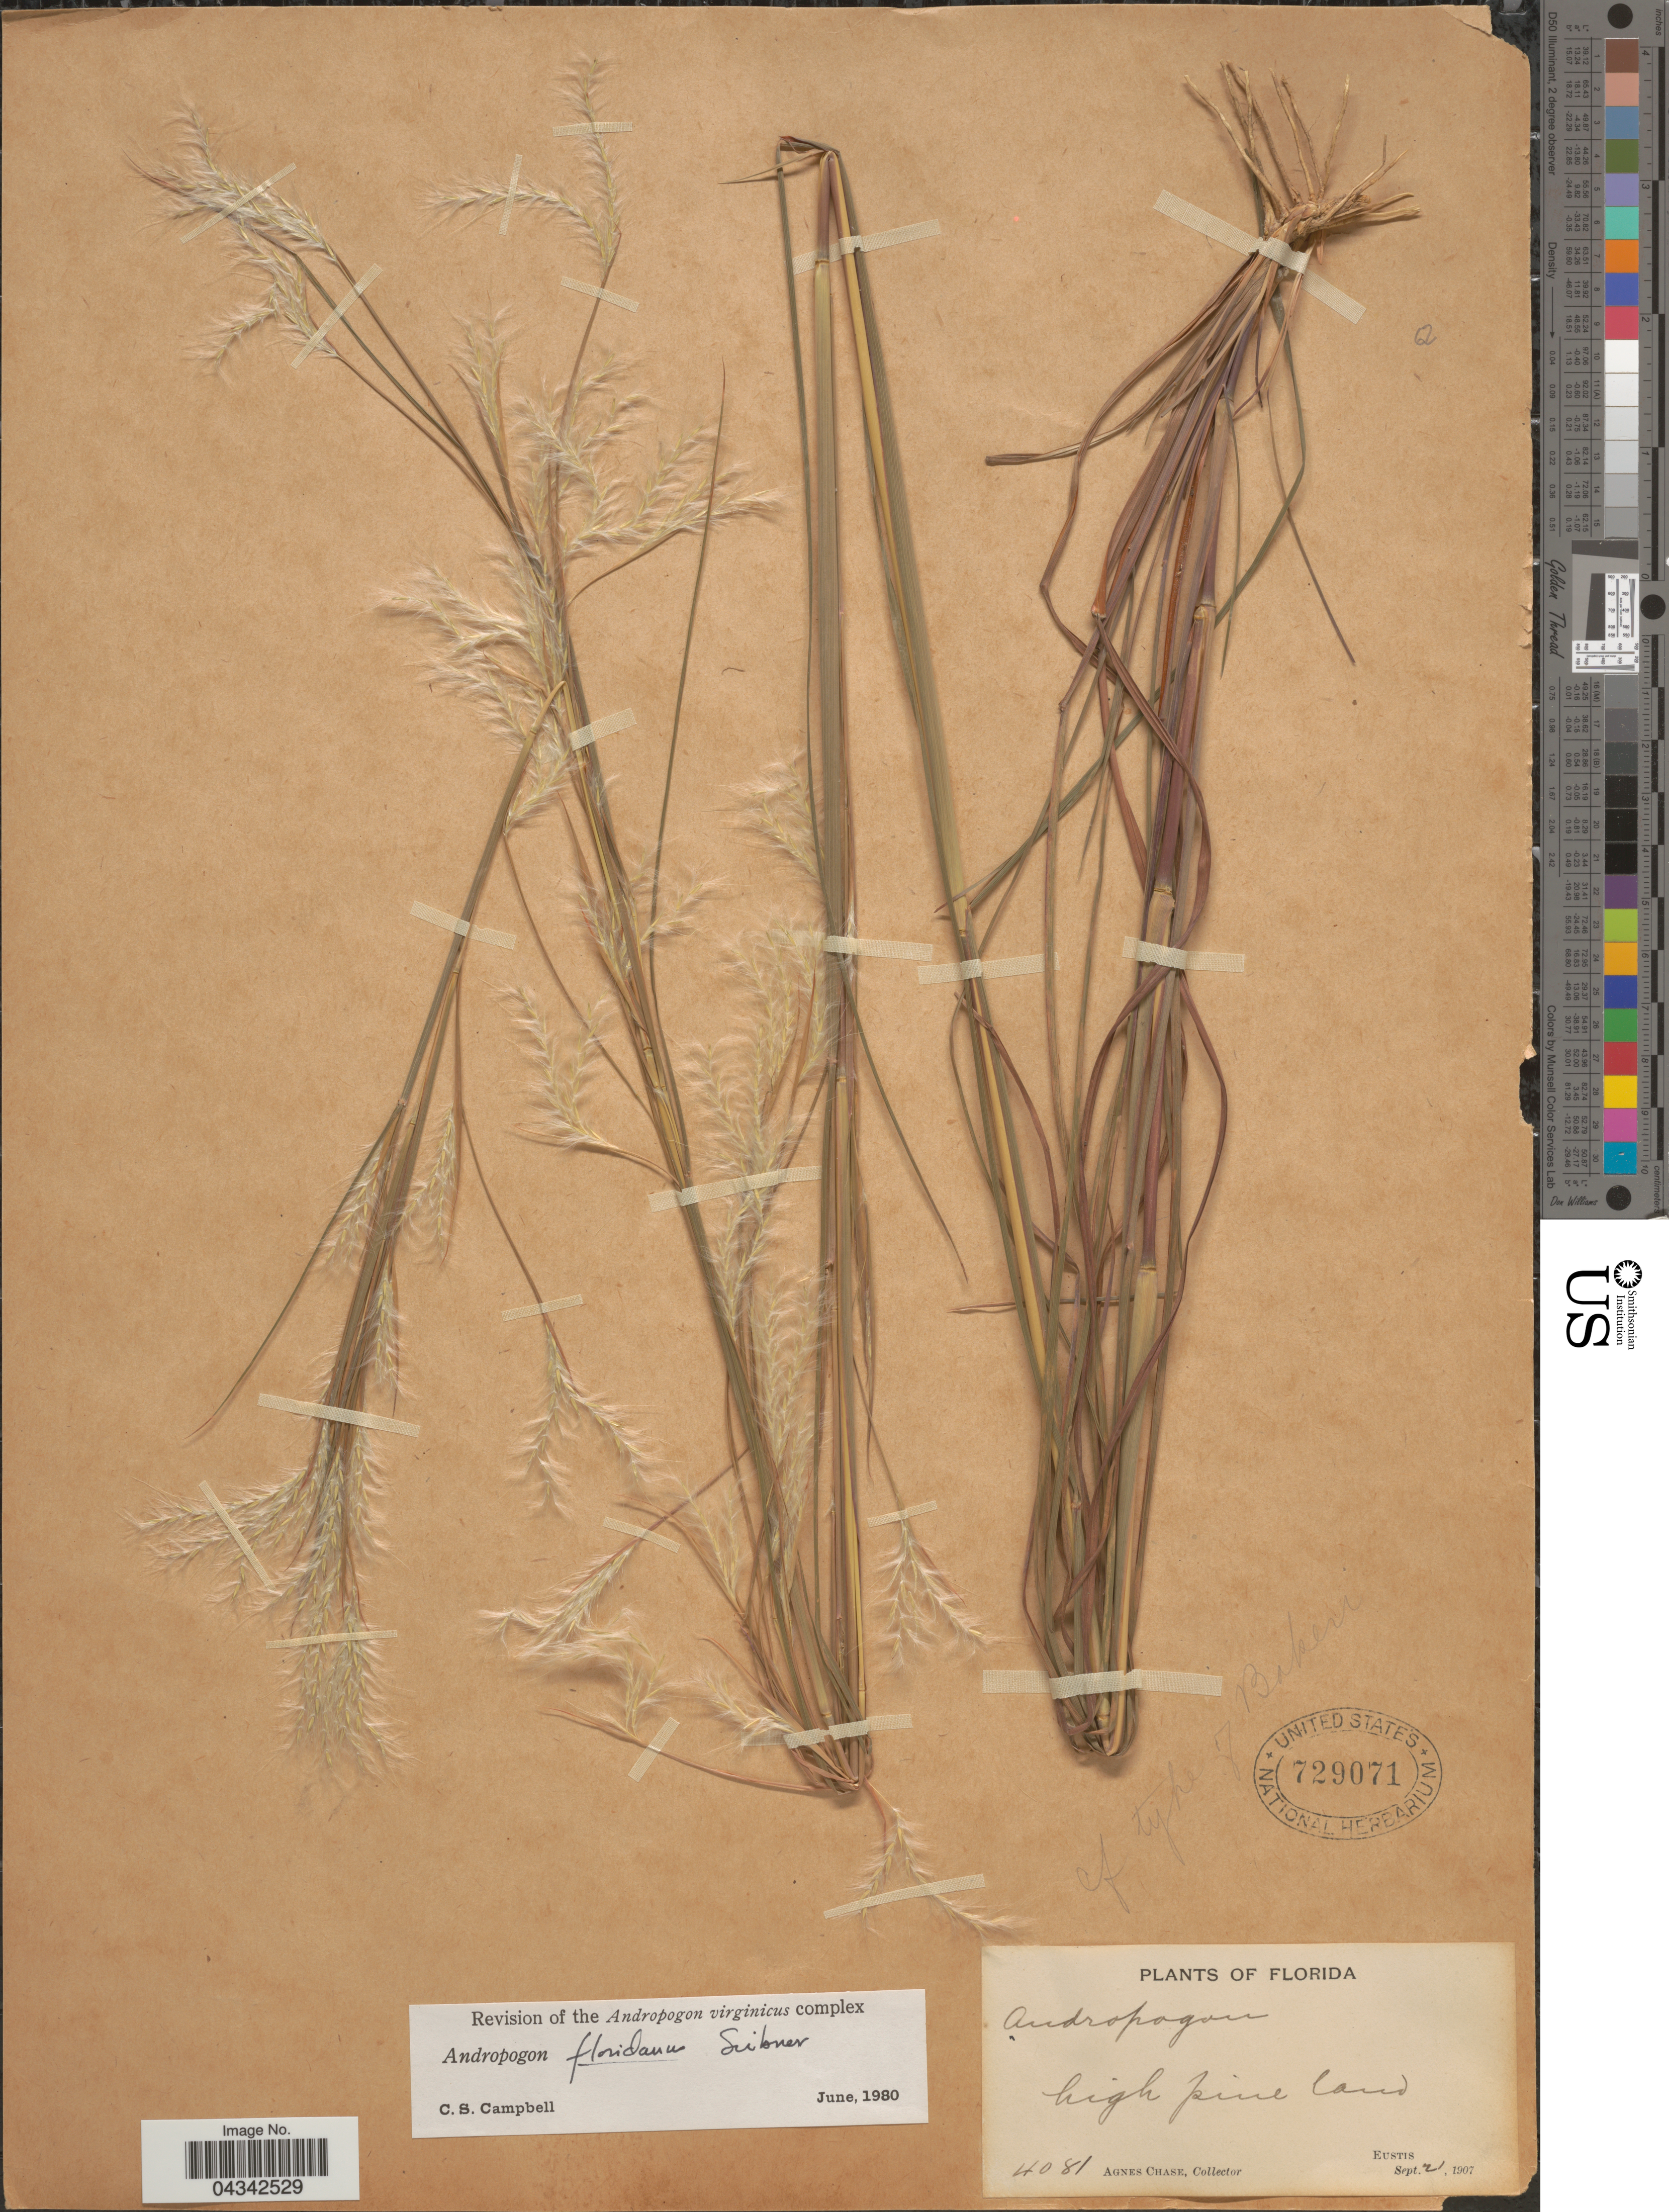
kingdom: Plantae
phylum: Tracheophyta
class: Liliopsida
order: Poales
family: Poaceae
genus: Andropogon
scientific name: Andropogon floridanus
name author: Scribn.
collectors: A. Chase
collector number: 4081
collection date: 1907-09-21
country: United States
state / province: Florida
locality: Eustis.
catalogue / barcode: US 729071